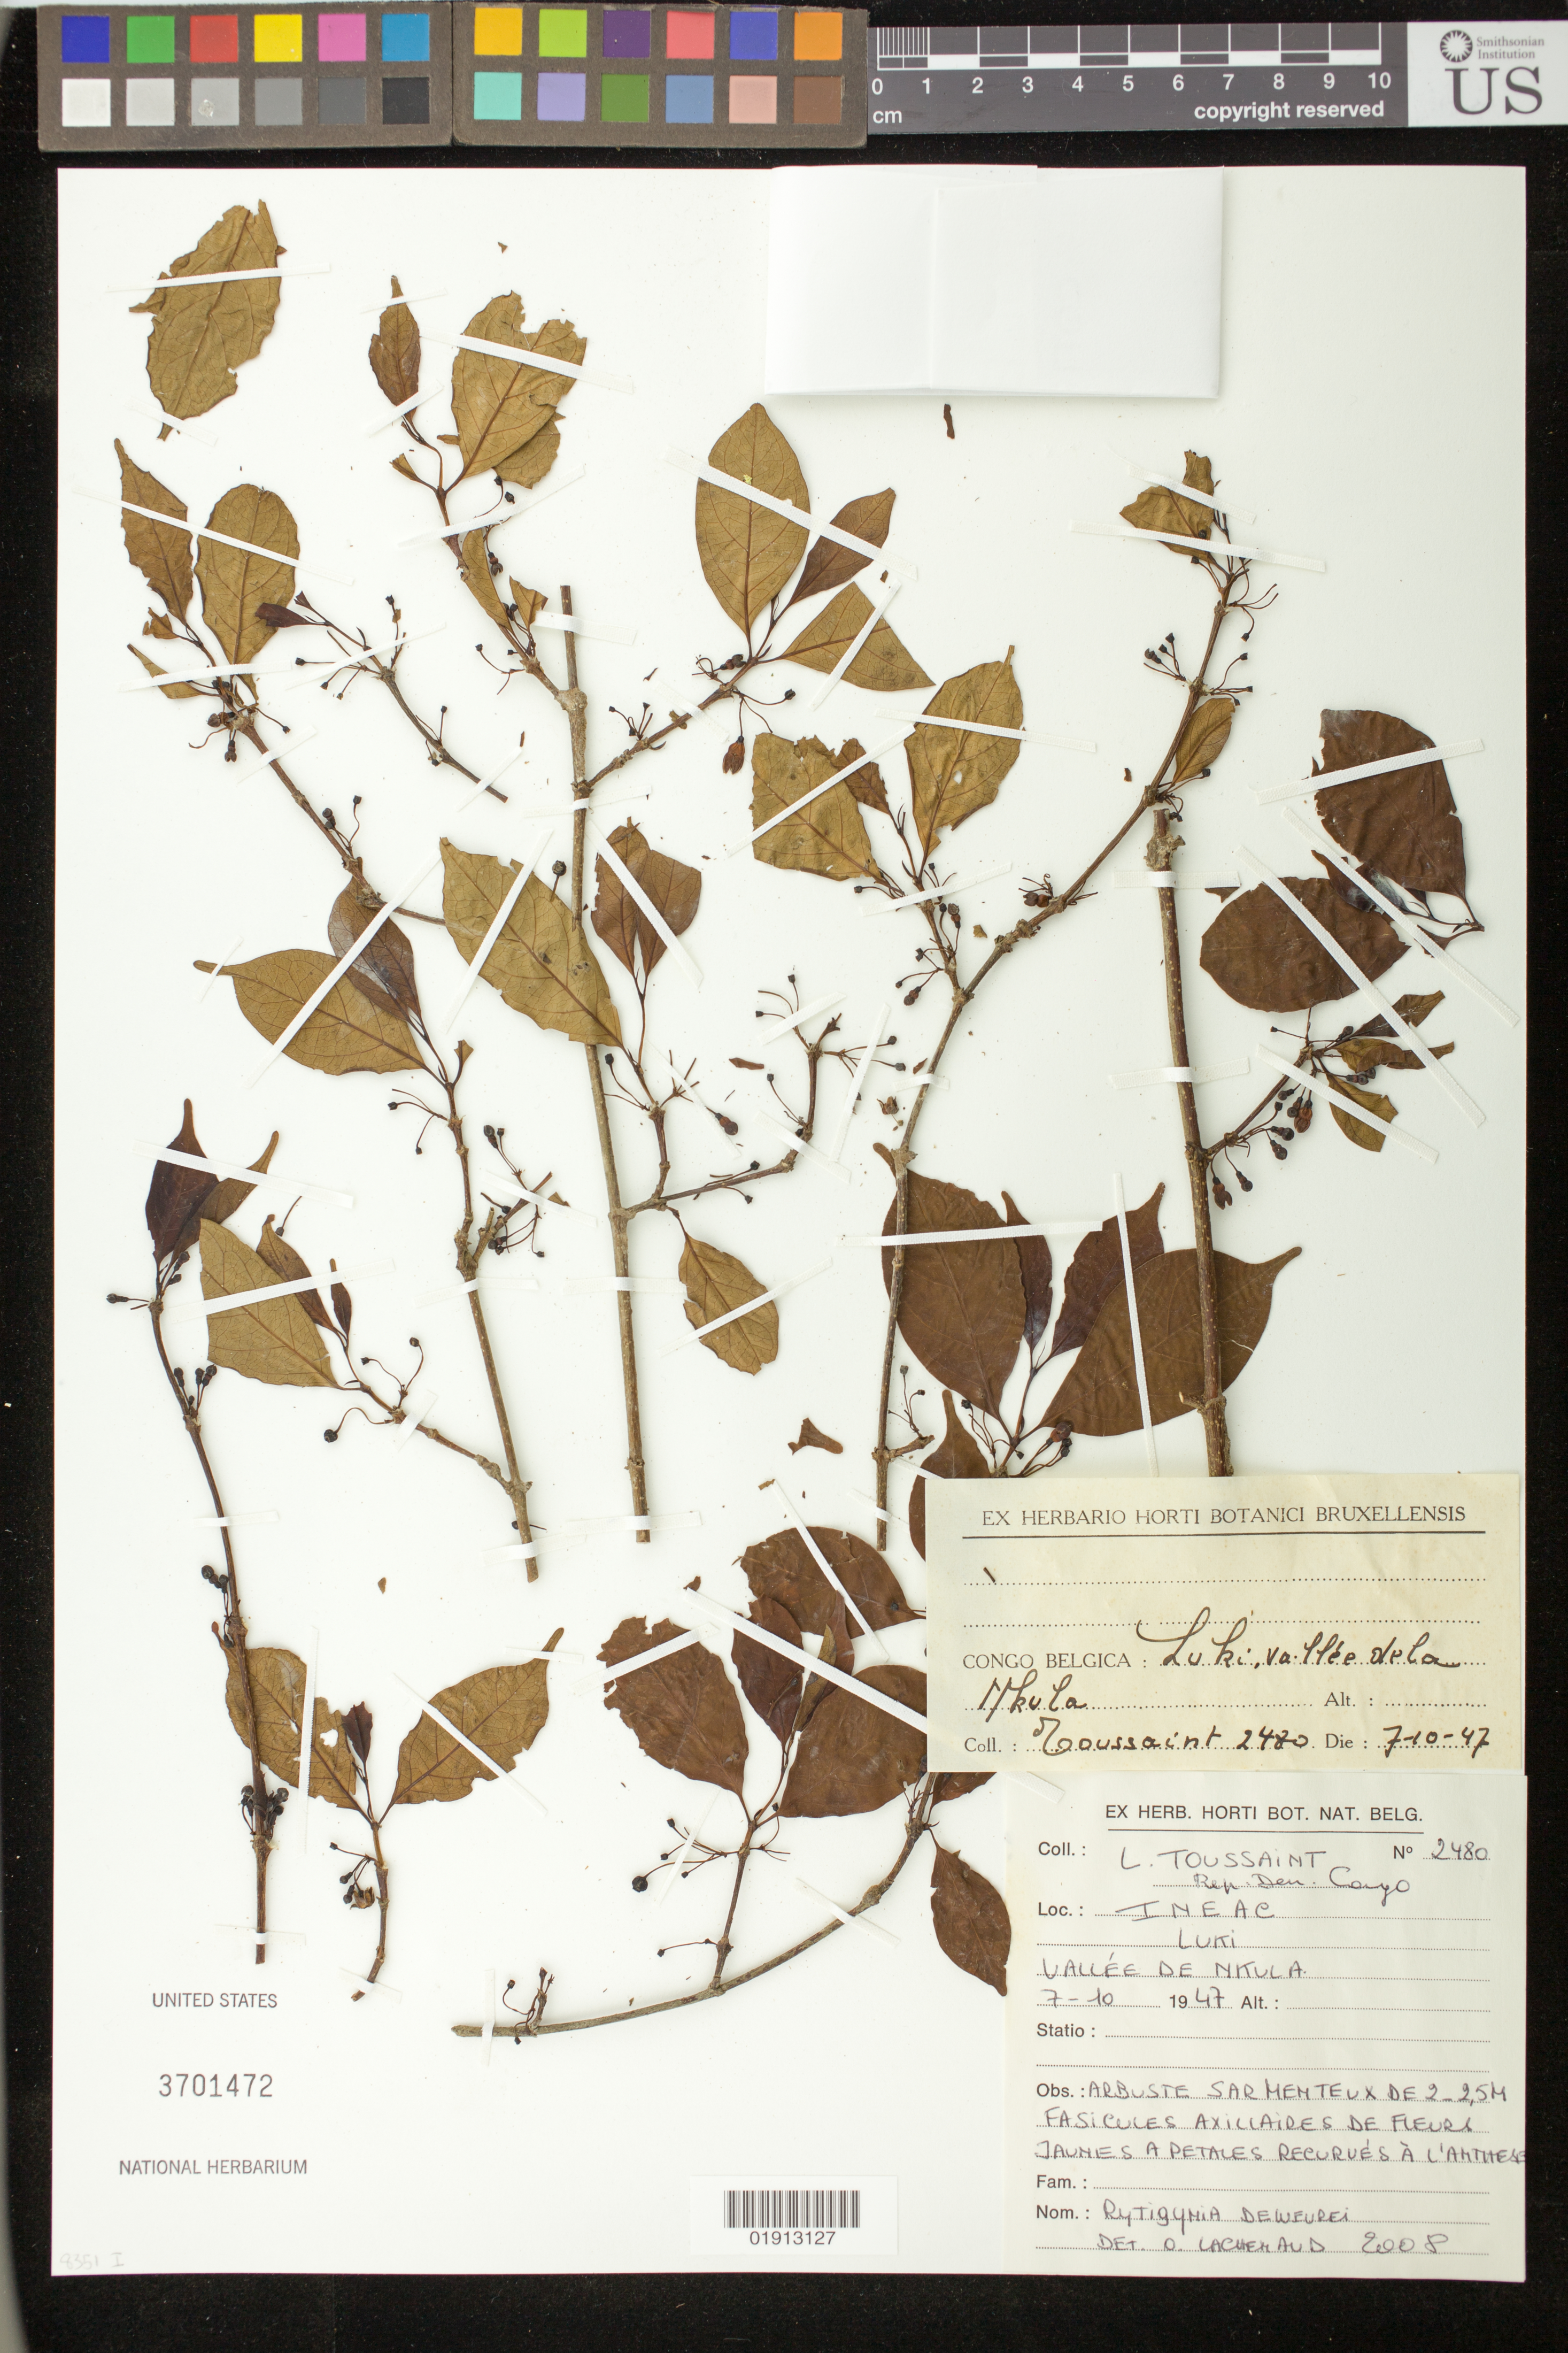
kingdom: Plantae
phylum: Tracheophyta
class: Magnoliopsida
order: Gentianales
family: Rubiaceae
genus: Rytigynia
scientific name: Rytigynia dewevrei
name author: (De Wild. & Durand) Robyns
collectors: L. Toussaint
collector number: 2480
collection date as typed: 7-10-47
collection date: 1947-10-07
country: Congo, Democratic Republic of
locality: Ineac, Luki. Vallée de la N'Kula.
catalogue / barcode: US 3701472